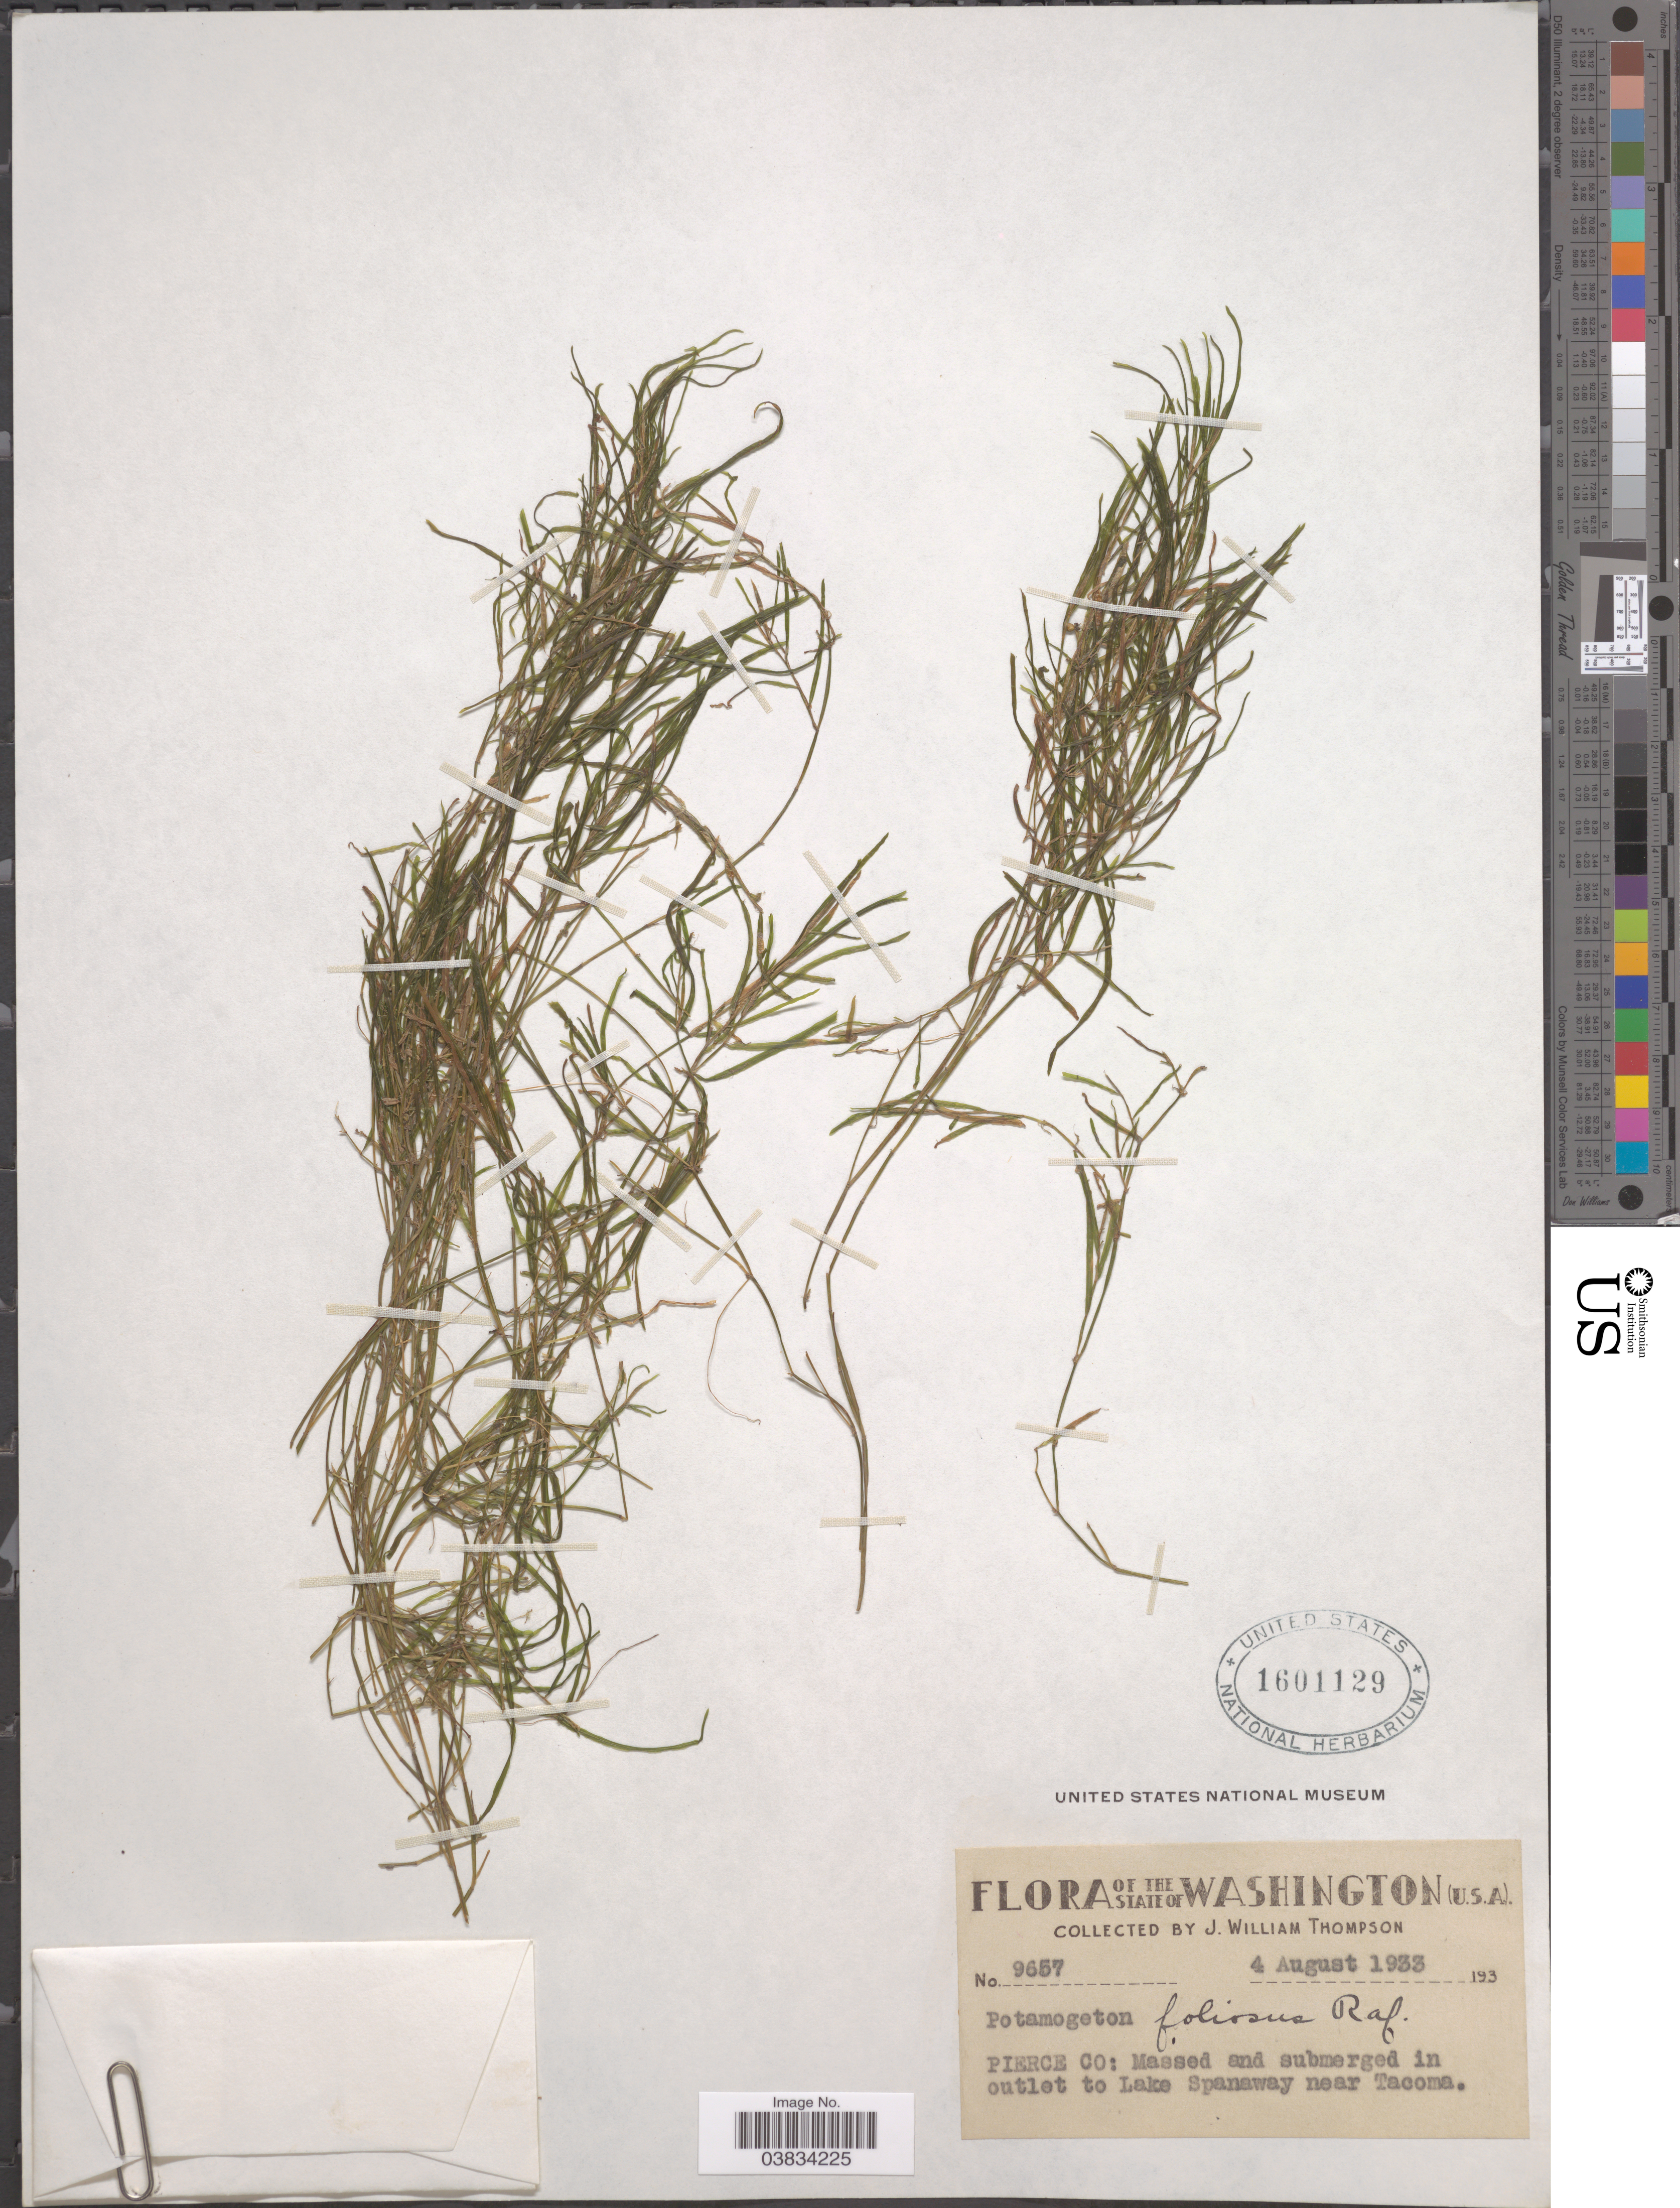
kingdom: Plantae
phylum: Tracheophyta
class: Liliopsida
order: Alismatales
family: Potamogetonaceae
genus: Potamogeton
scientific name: Potamogeton foliosus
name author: Raf.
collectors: J. W. Thompson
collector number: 9657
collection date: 1933-08-04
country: United States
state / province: Washington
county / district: Pierce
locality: Pierce Co: In outlet to Lake Spanaway near Tacoma.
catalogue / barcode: US 1601129